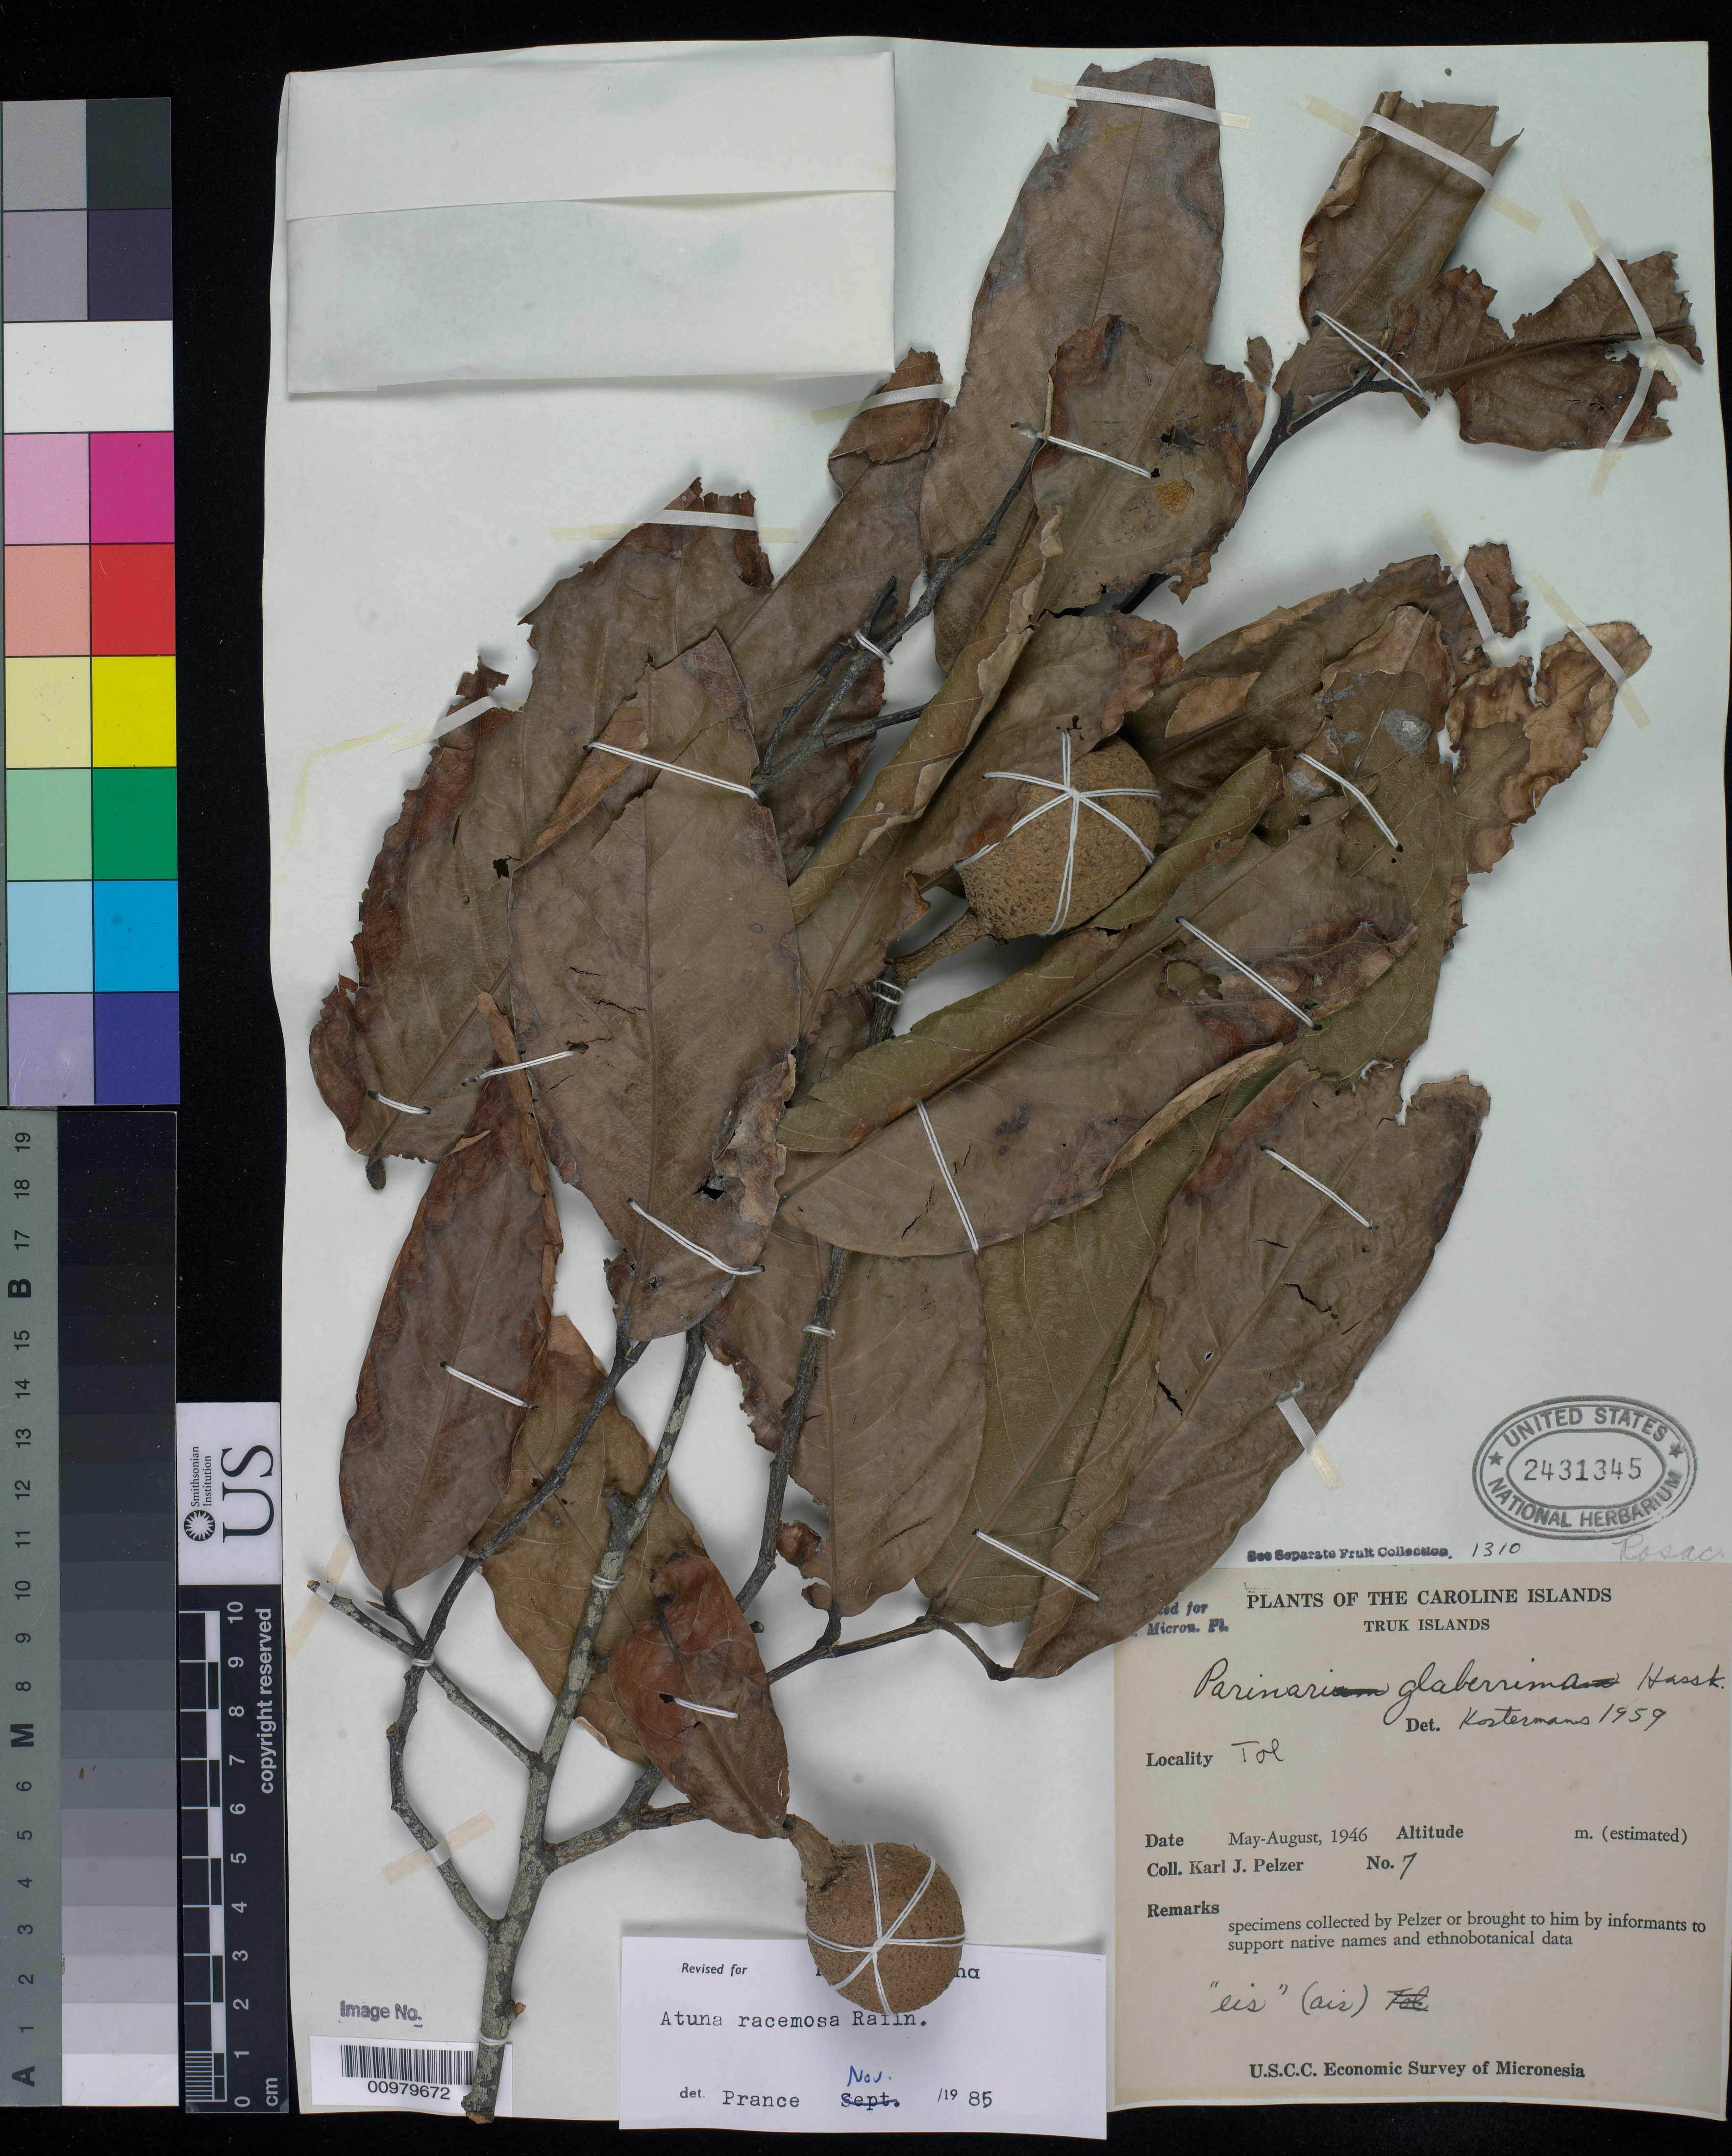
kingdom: Plantae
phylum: Tracheophyta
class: Magnoliopsida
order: Malpighiales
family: Chrysobalanaceae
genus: Atuna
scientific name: Atuna racemosa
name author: Raf.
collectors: K. J. Pelzer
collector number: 7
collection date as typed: Apr 1946 to Aug 1946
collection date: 1946-04/1946-08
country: Micronesia, Federated States of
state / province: Truk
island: Tol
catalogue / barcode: US 2431345